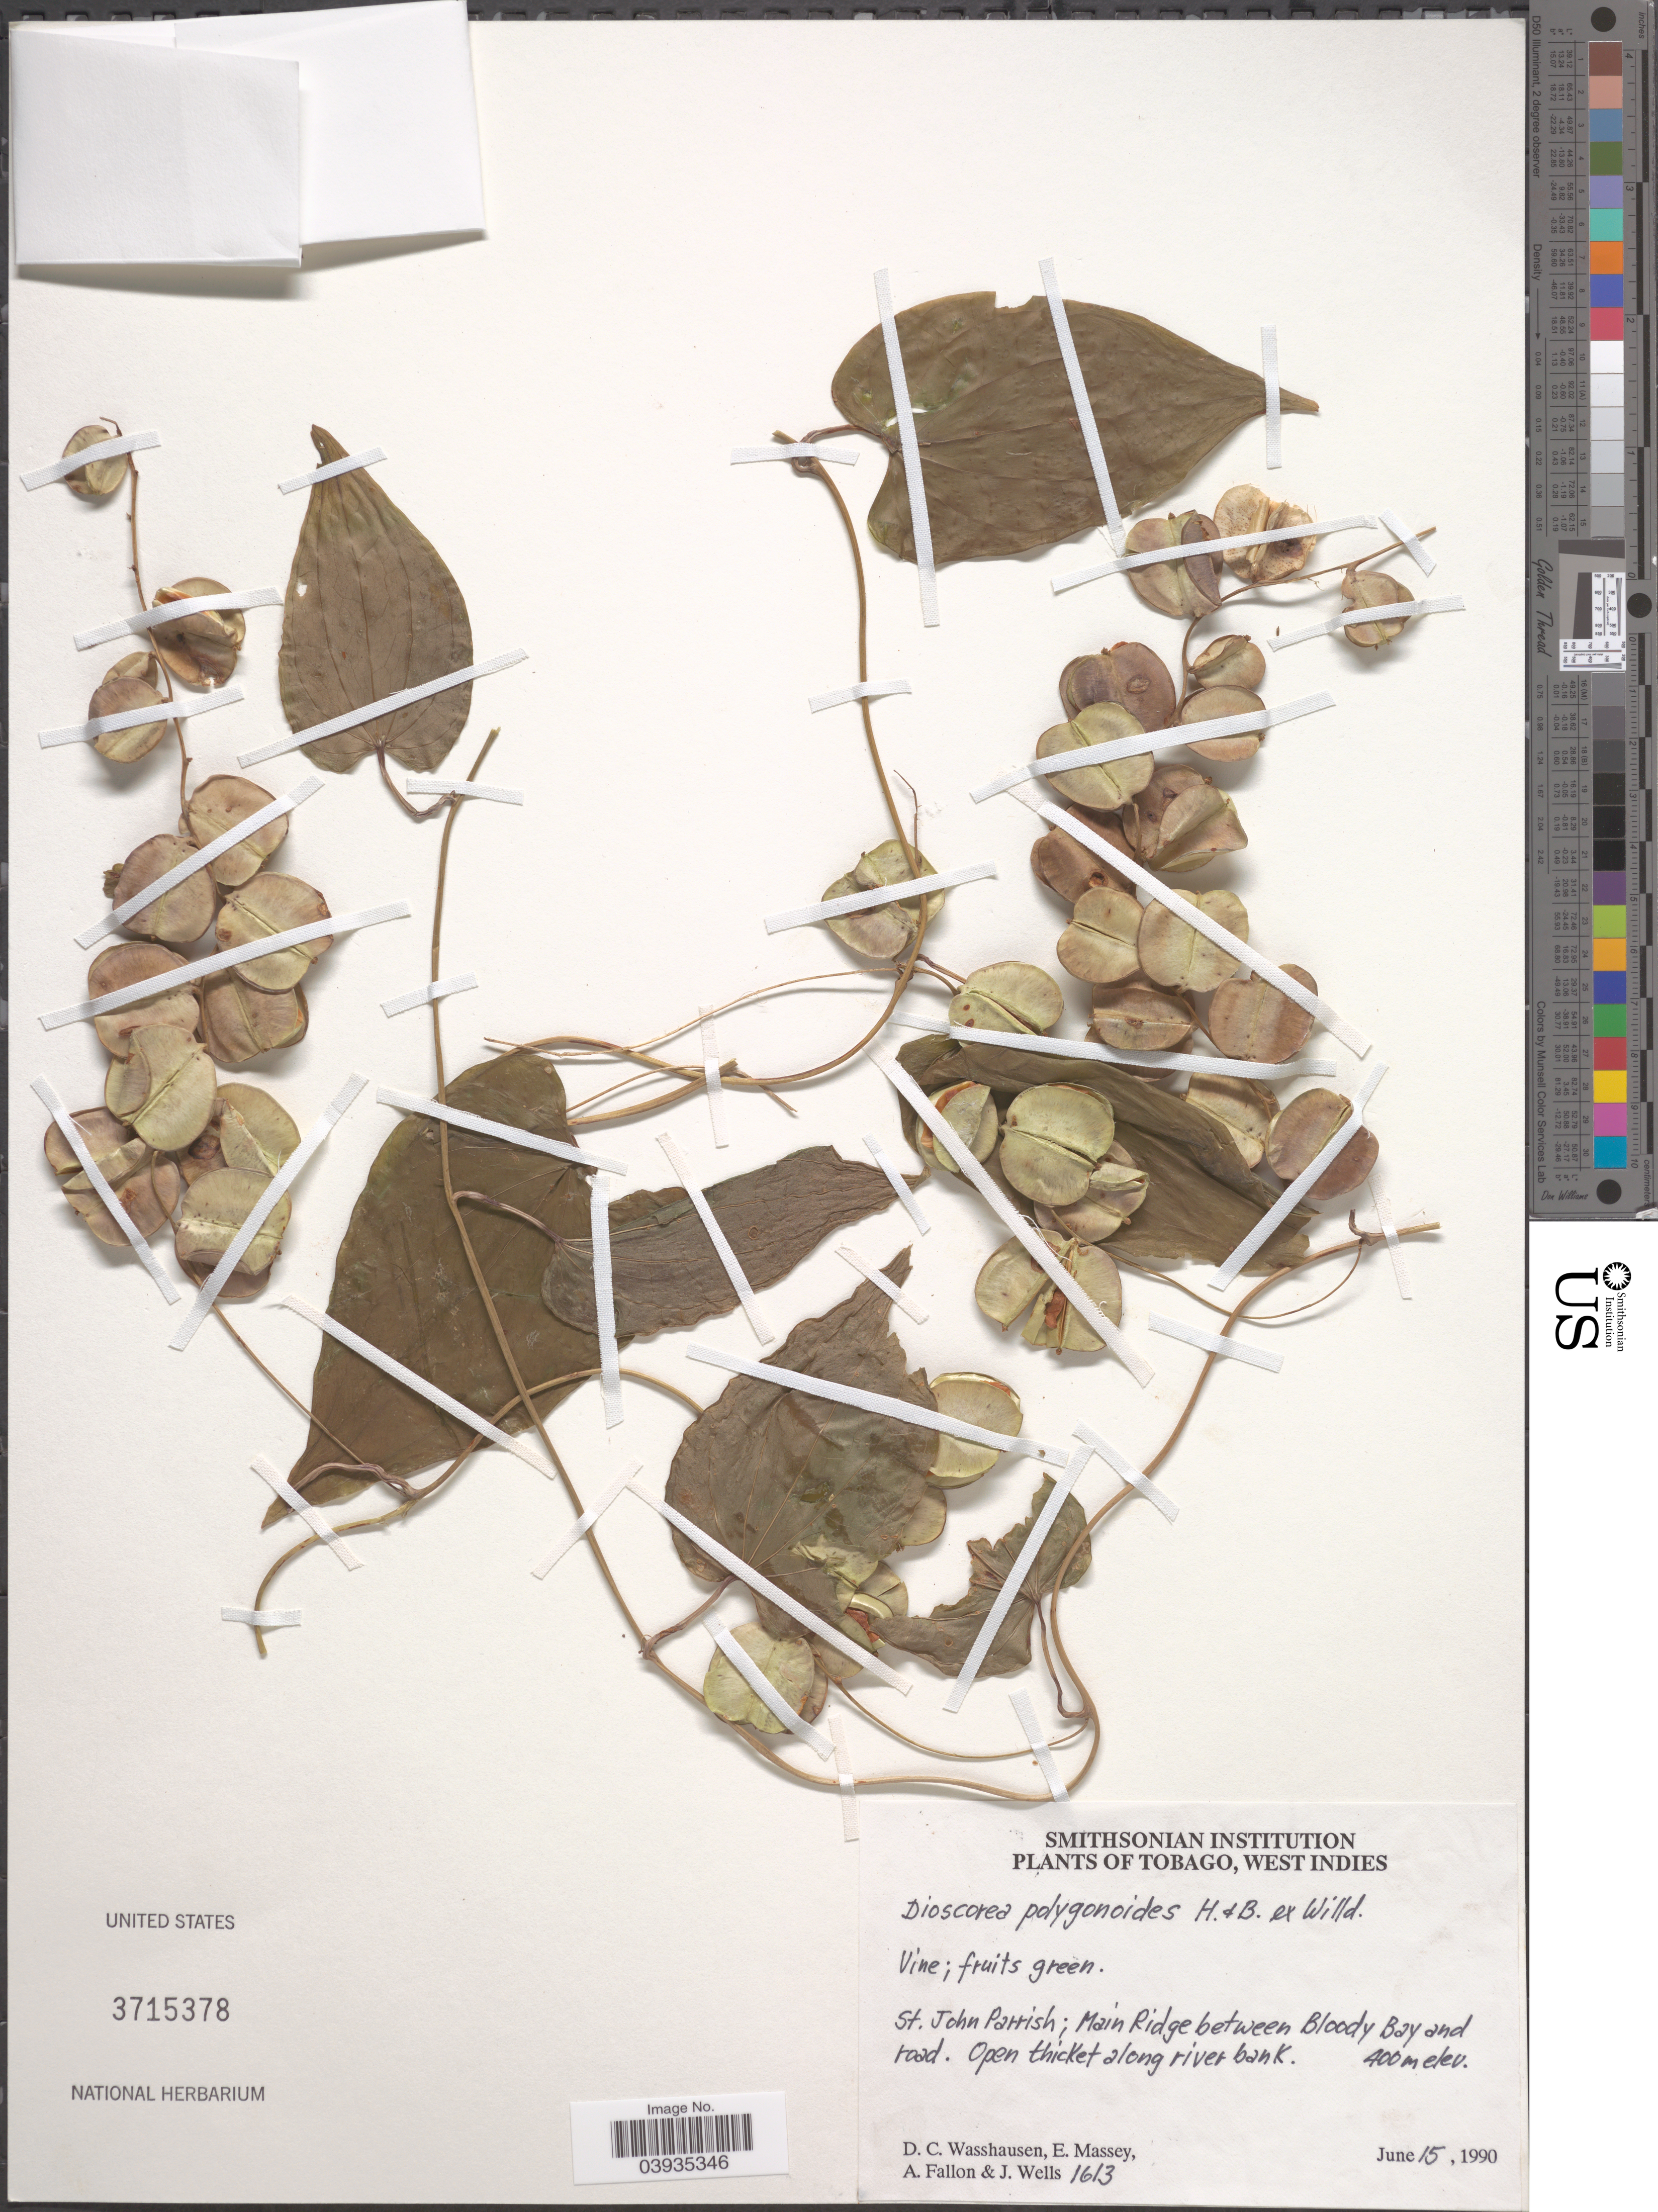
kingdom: Plantae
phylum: Tracheophyta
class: Liliopsida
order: Dioscoreales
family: Dioscoreaceae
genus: Dioscorea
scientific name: Dioscorea polygonoides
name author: Humb. & Bonpl. ex Willd.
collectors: D. C. Wasshausen, E. Massey, A. Fallon & J. Wells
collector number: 1613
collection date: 1990-06-15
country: Trinidad and Tobago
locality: Tobago. St. John Parrish; Main Ridge between Bloody Bay and road. Open thicket along river bank.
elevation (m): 400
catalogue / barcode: US 3715378